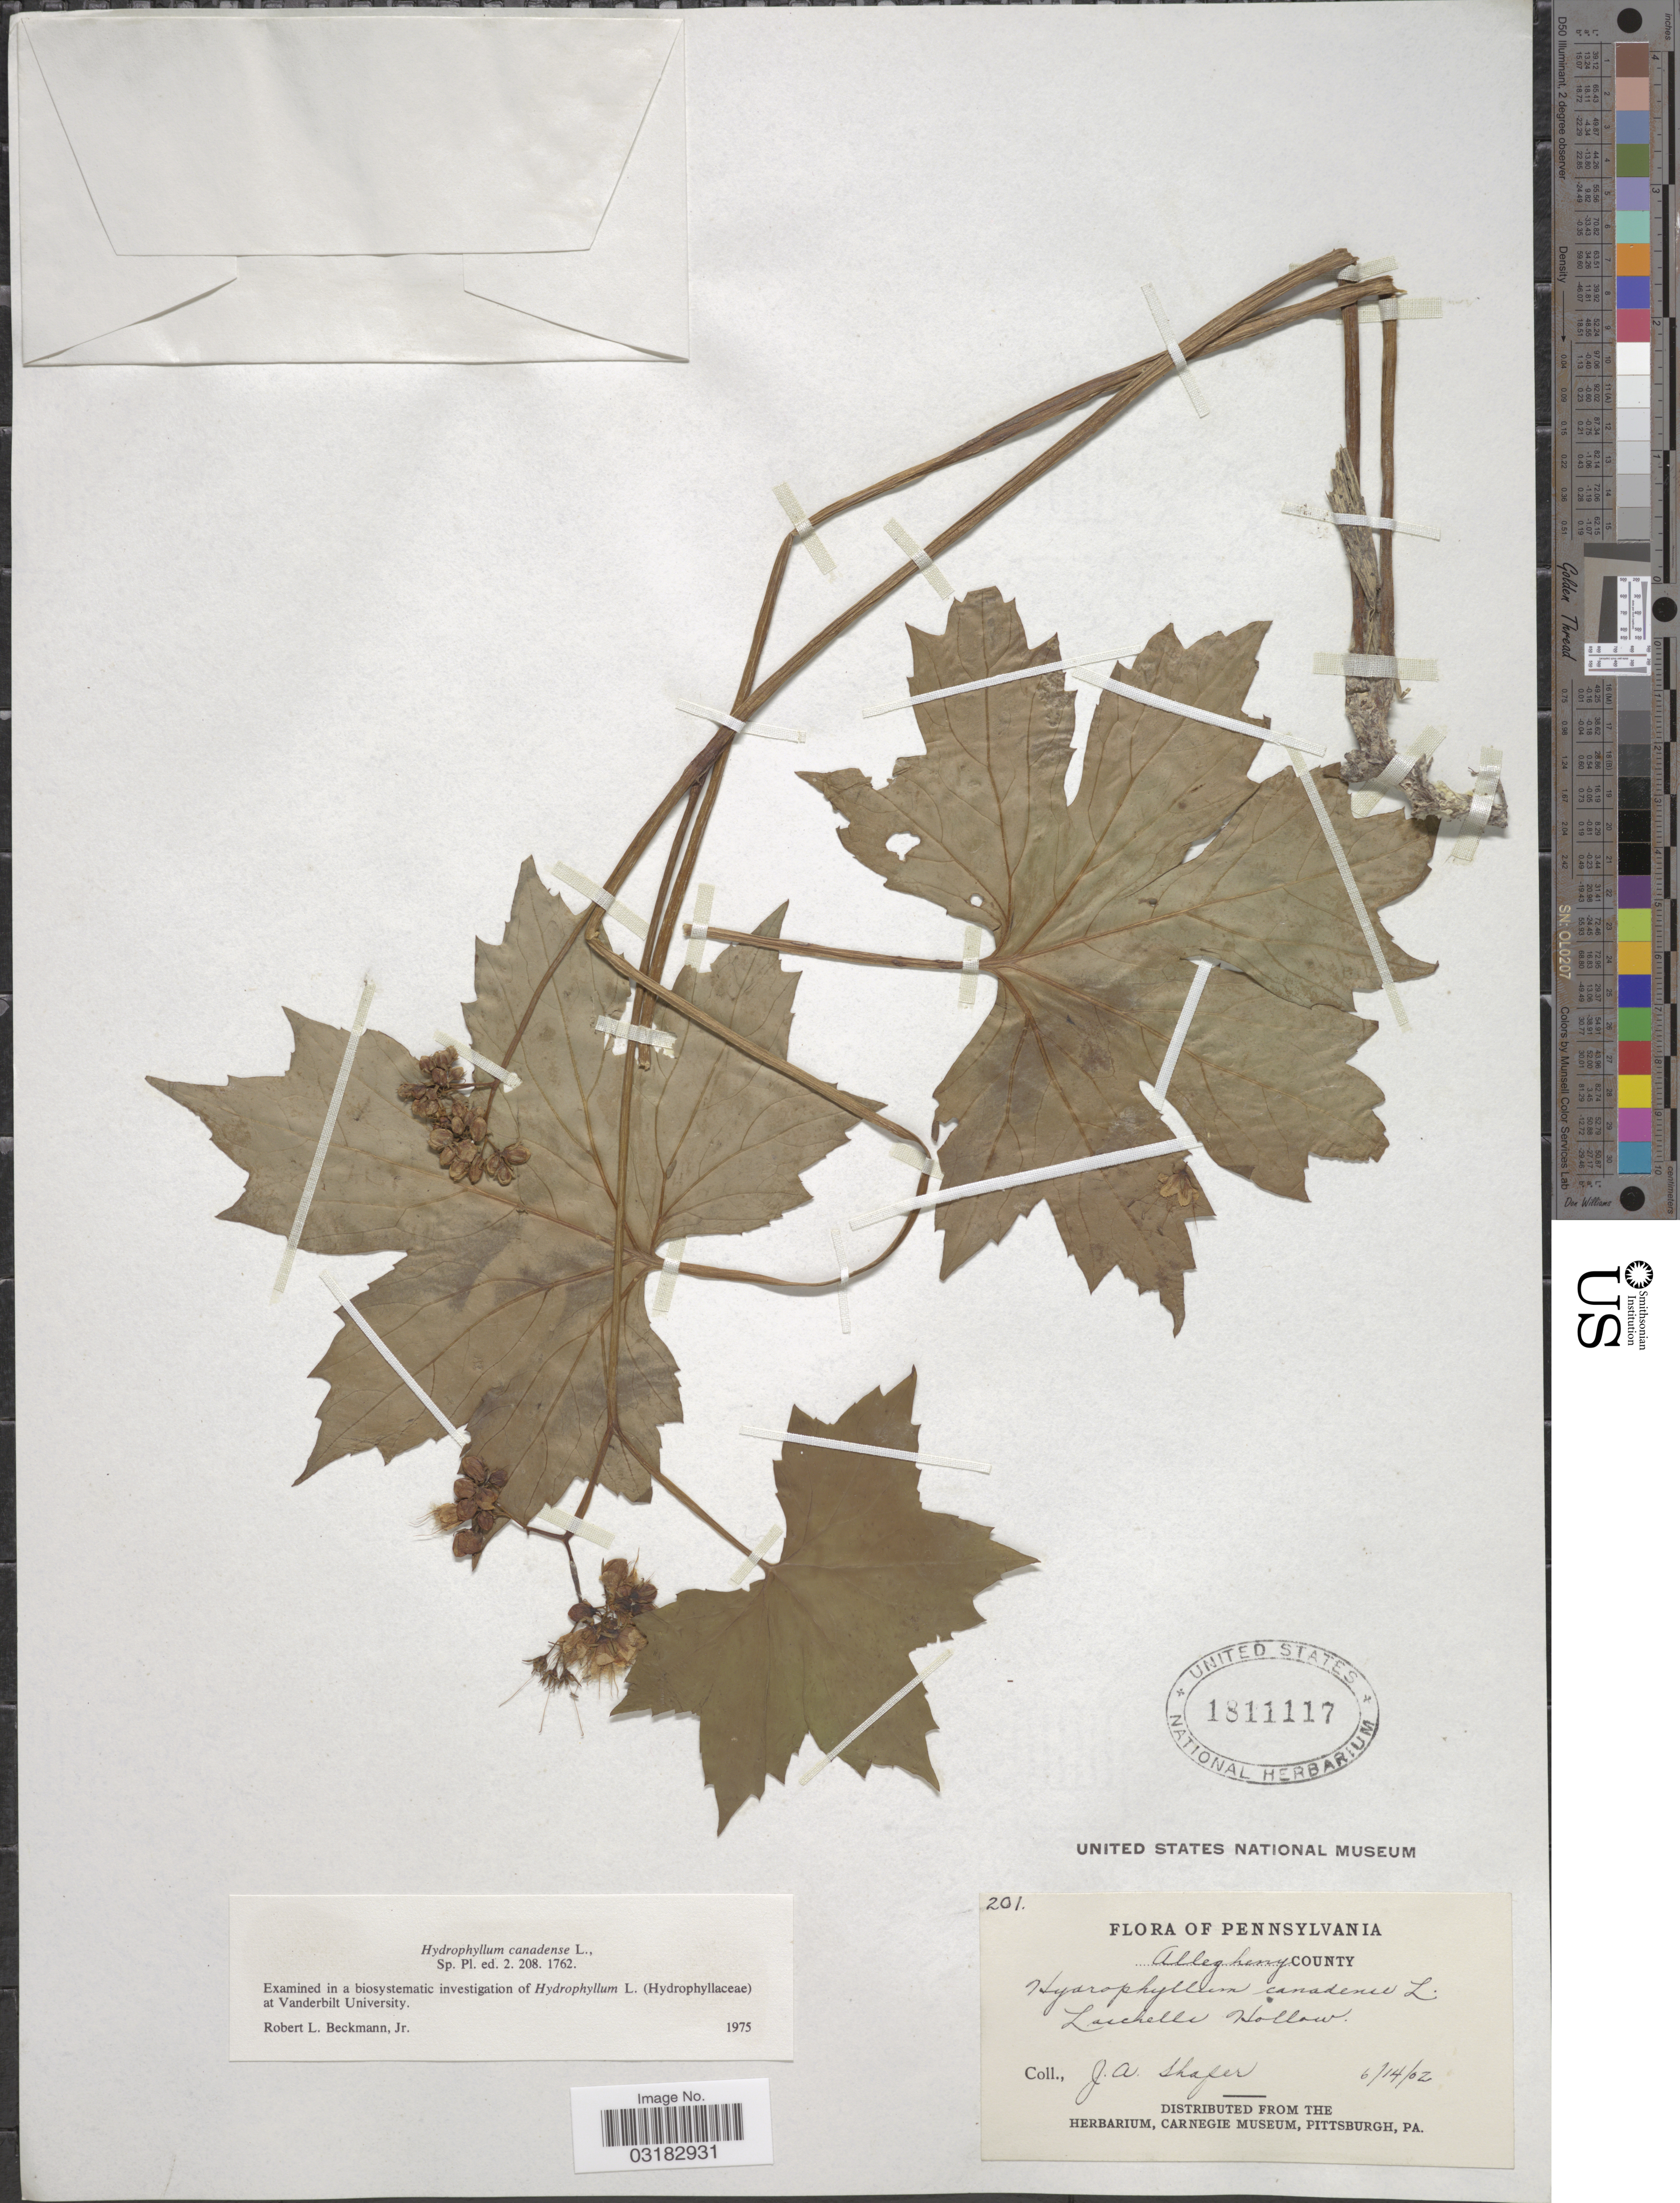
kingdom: Plantae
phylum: Tracheophyta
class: Magnoliopsida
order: Boraginales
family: Hydrophyllaceae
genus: Hydrophyllum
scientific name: Hydrophyllum canadense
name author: L.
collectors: J. A. Shafer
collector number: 201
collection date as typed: Transcribed d/m/y: 14/6/2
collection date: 1902-06-14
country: United States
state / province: Pennsylvania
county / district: Allegheny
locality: Allegheny County. Laschells Hollow.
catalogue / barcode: US 1811117